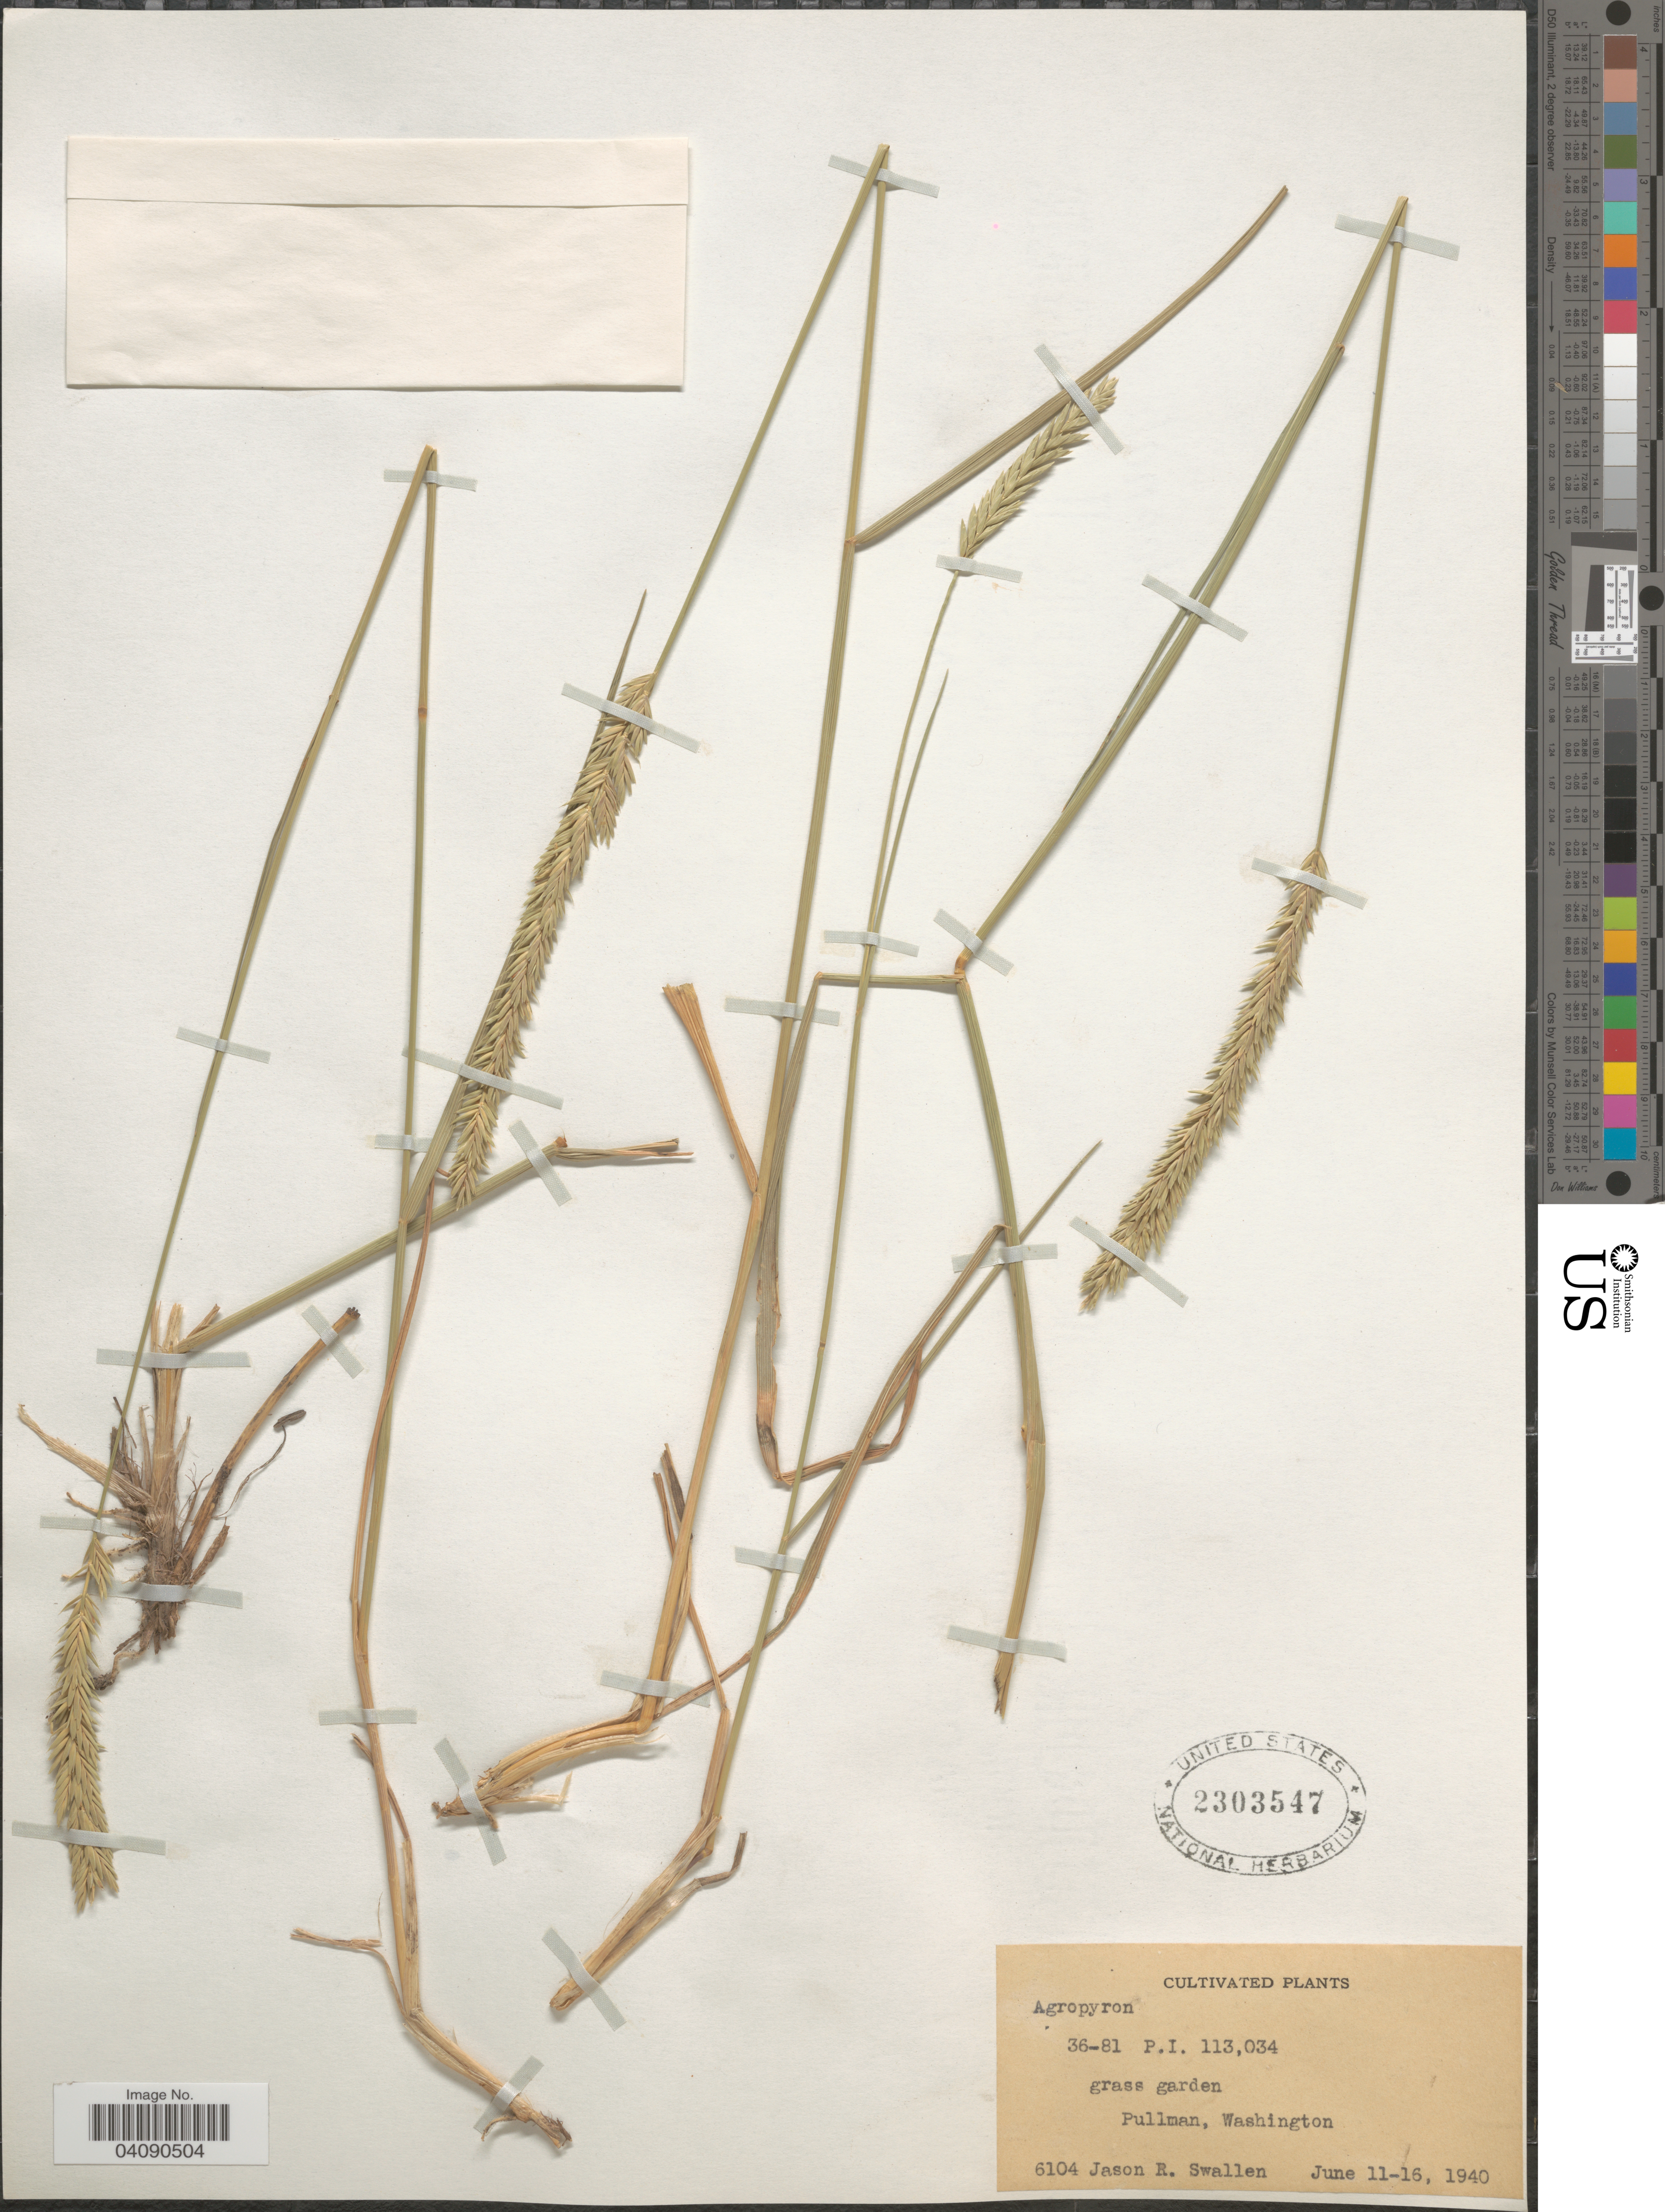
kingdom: Plantae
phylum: Tracheophyta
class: Liliopsida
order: Poales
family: Poaceae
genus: Agropyron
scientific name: Agropyron sp.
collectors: J. R. Swallen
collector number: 6104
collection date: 1940-06-11/1940-06-16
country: United States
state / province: Washington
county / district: Whitman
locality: Grass garden. Pullman.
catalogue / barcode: US 2303547